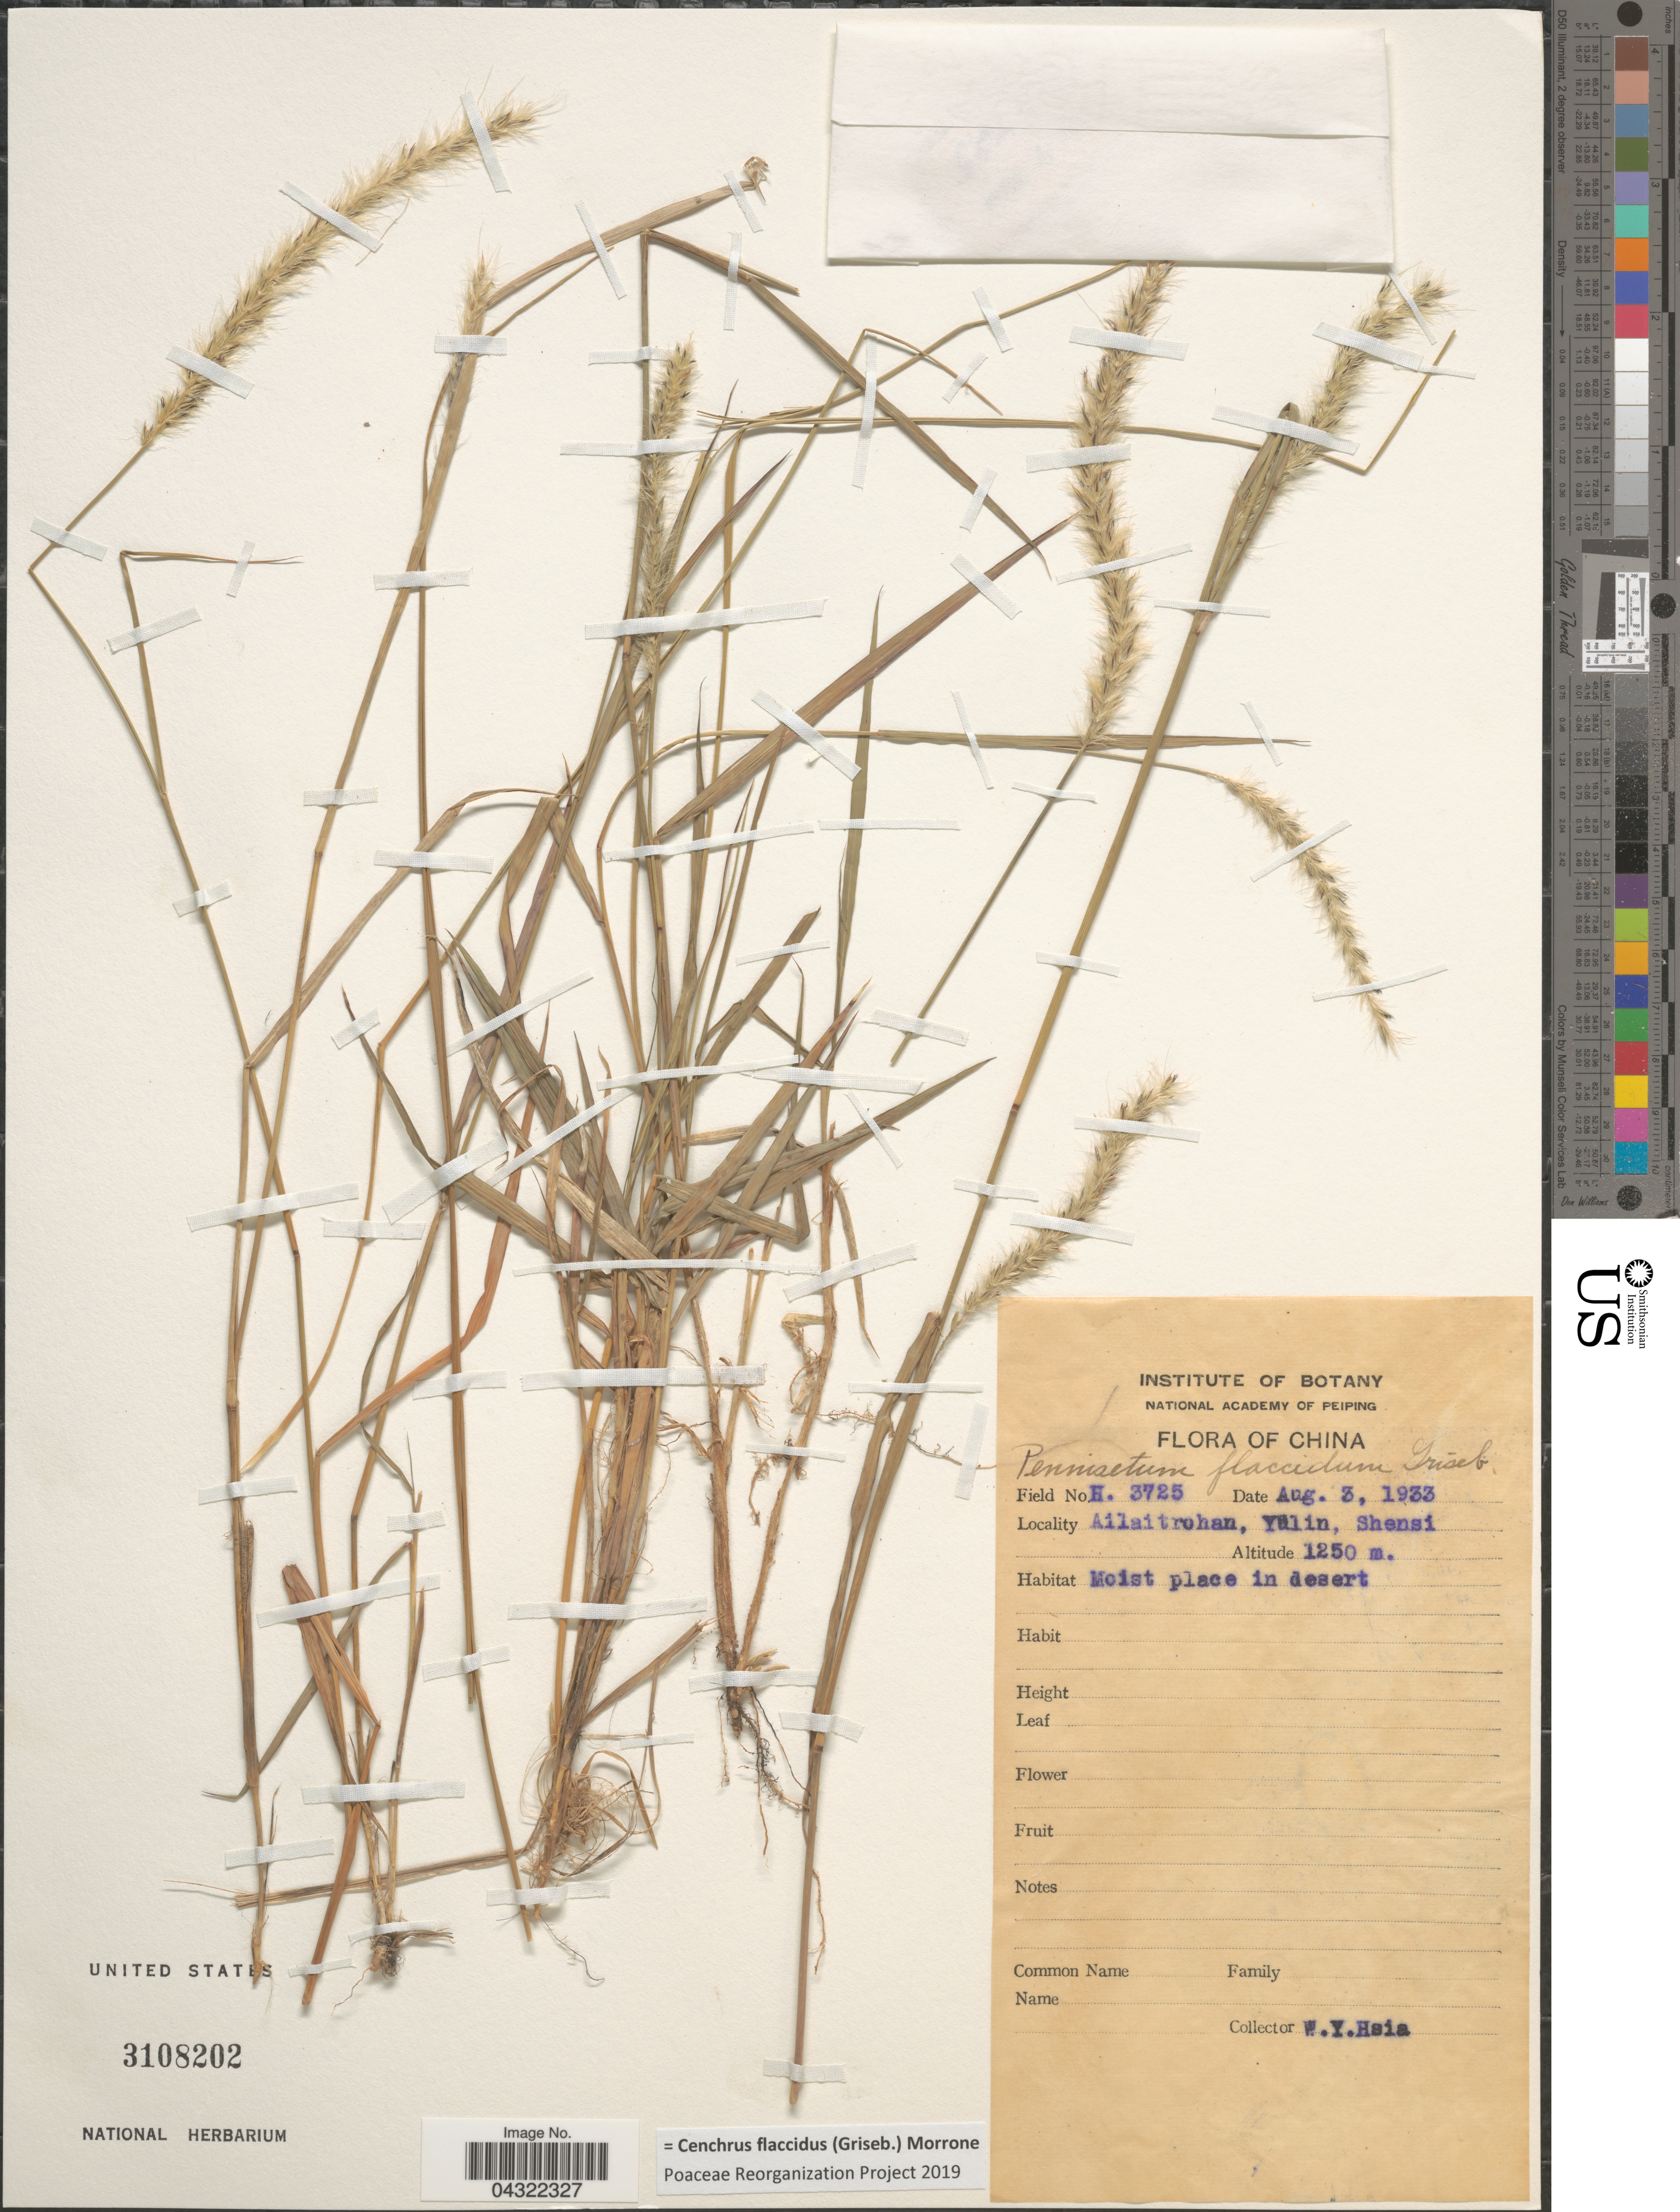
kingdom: Plantae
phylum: Tracheophyta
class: Liliopsida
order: Poales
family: Poaceae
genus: Cenchrus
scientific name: Cenchrus flaccidus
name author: (Griseb.) Morrone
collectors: W. Hsia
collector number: H3725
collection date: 1933-08-03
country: China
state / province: Shaanxi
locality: Ailaitrohan, Yülin, Shensi.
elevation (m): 1250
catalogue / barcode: US 3108202